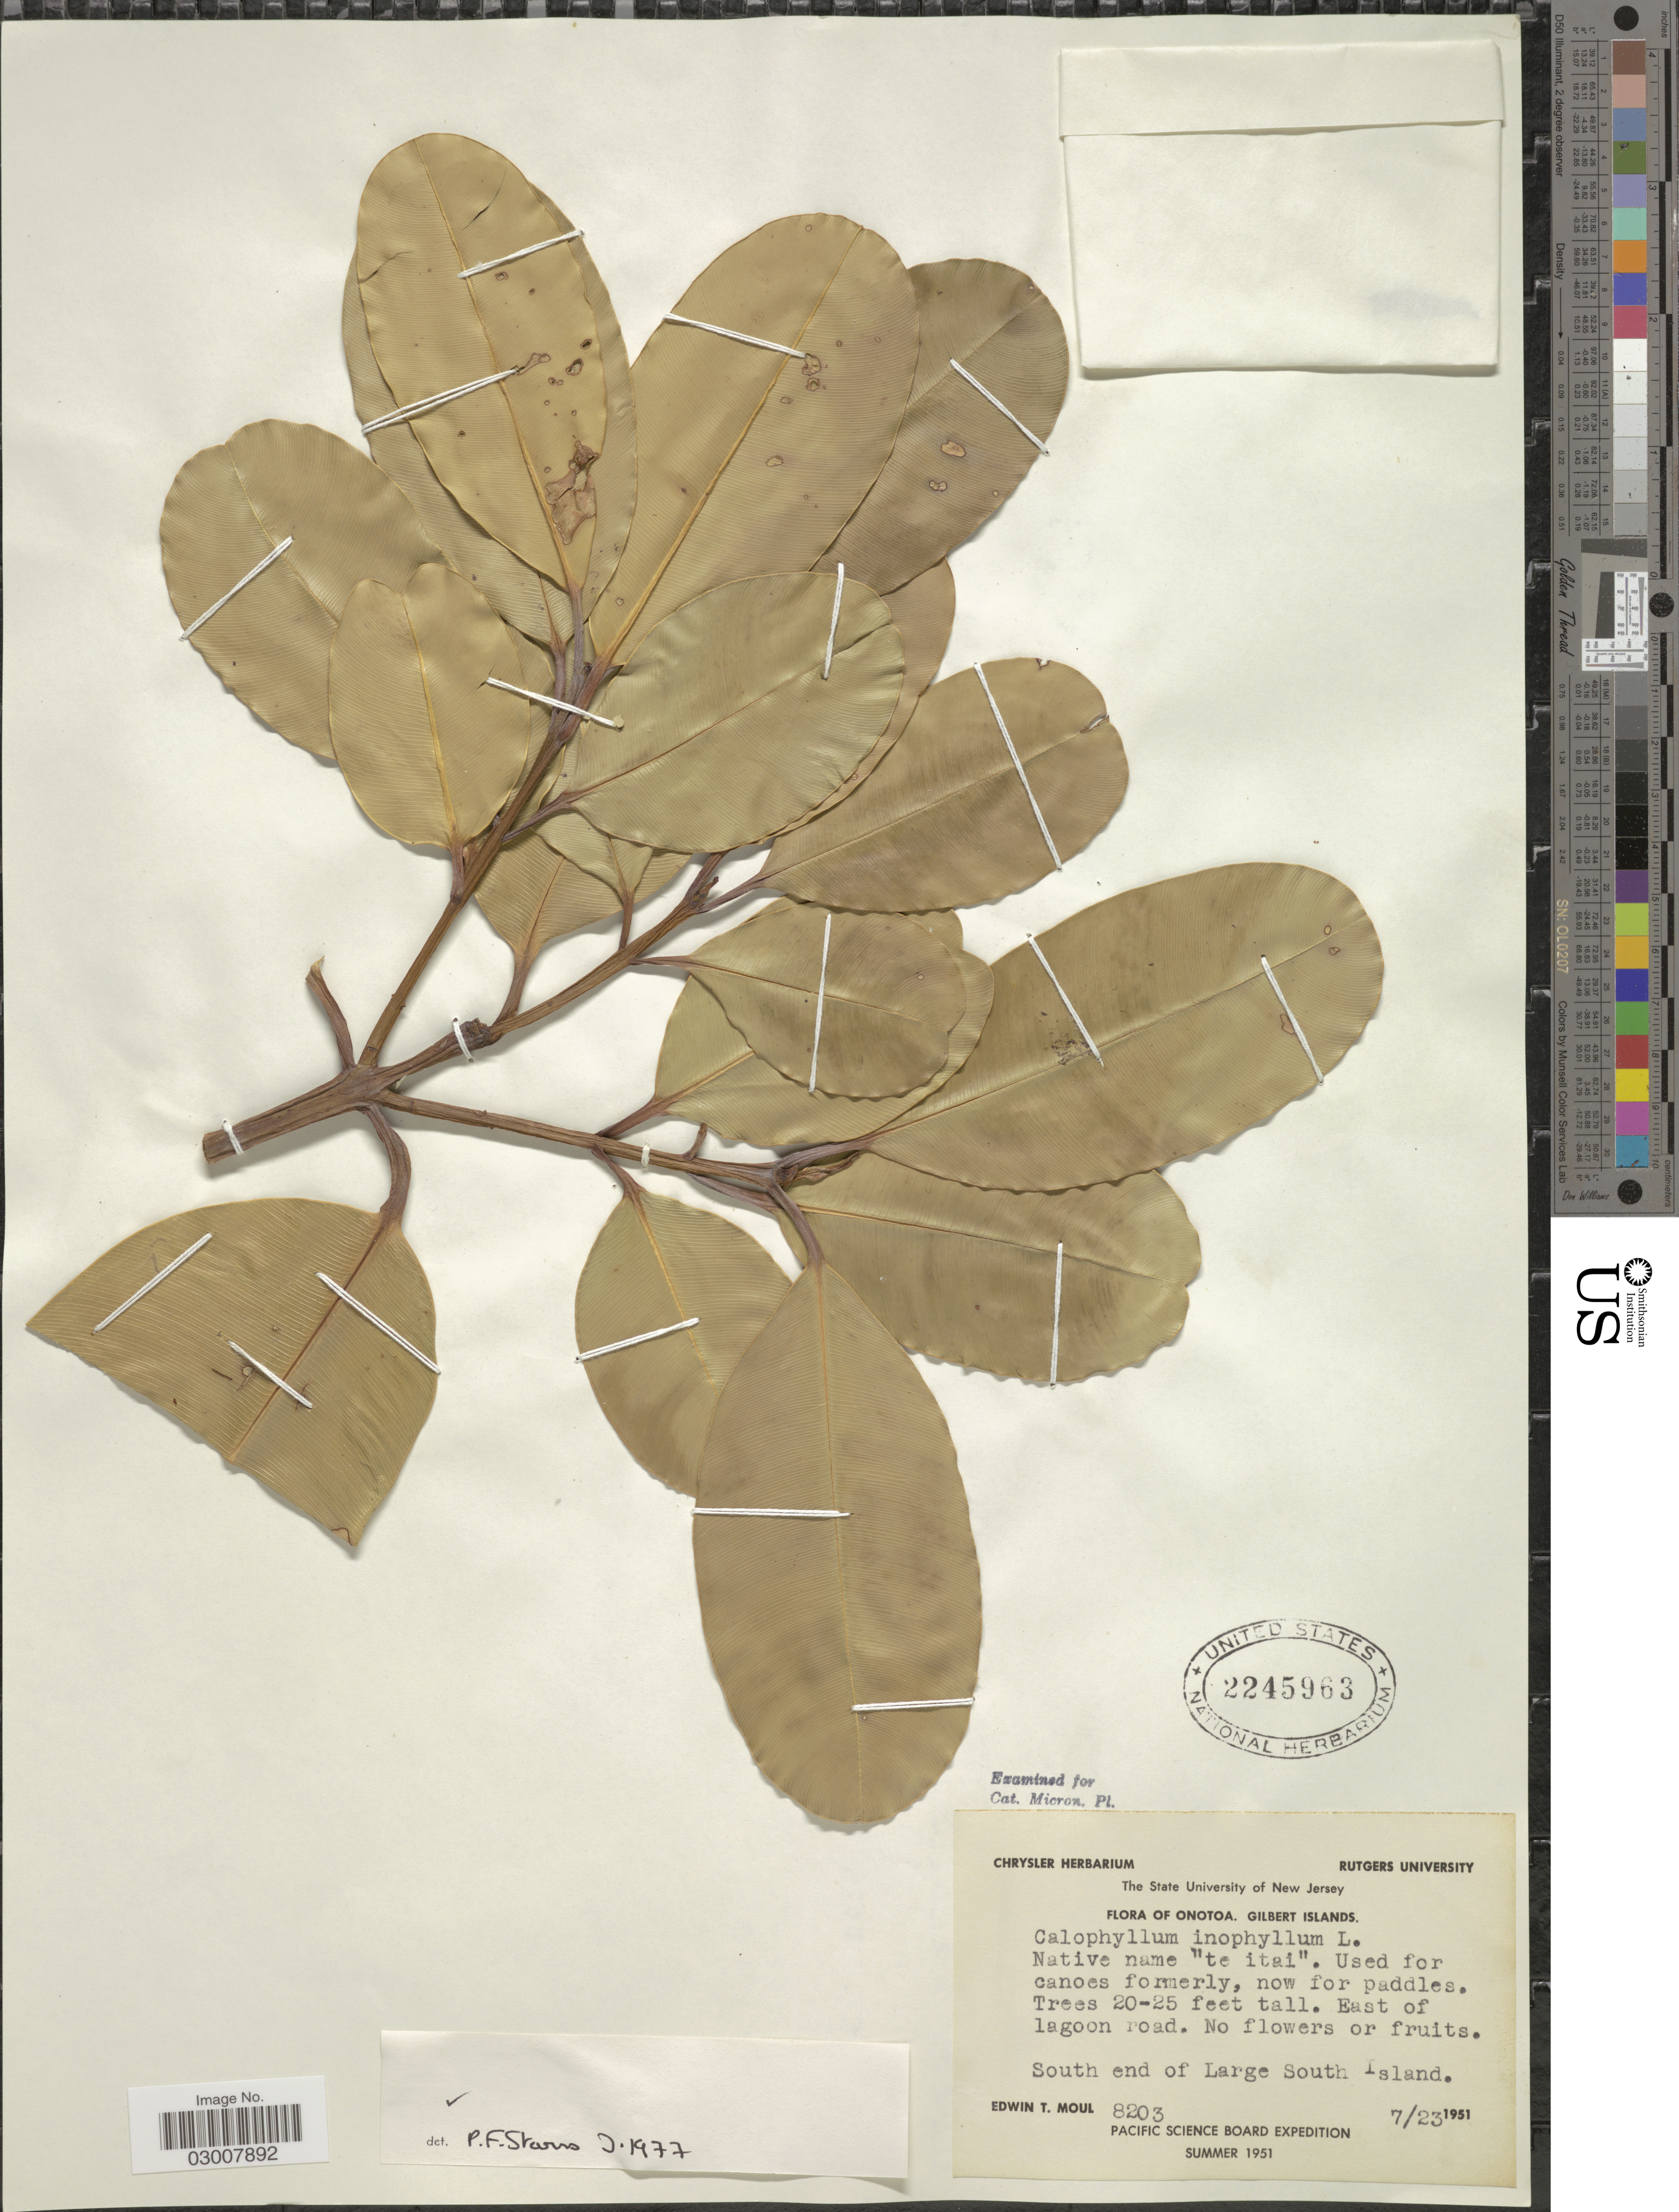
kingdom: Plantae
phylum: Tracheophyta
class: Magnoliopsida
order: Malpighiales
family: Calophyllaceae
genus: Calophyllum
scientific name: Calophyllum inophyllum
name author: L.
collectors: E. T. Moul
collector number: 8203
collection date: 1951-07-23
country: Kiribati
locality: Onotoa. Gilbert Islands. South end of Large South Island.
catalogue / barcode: US 2245963